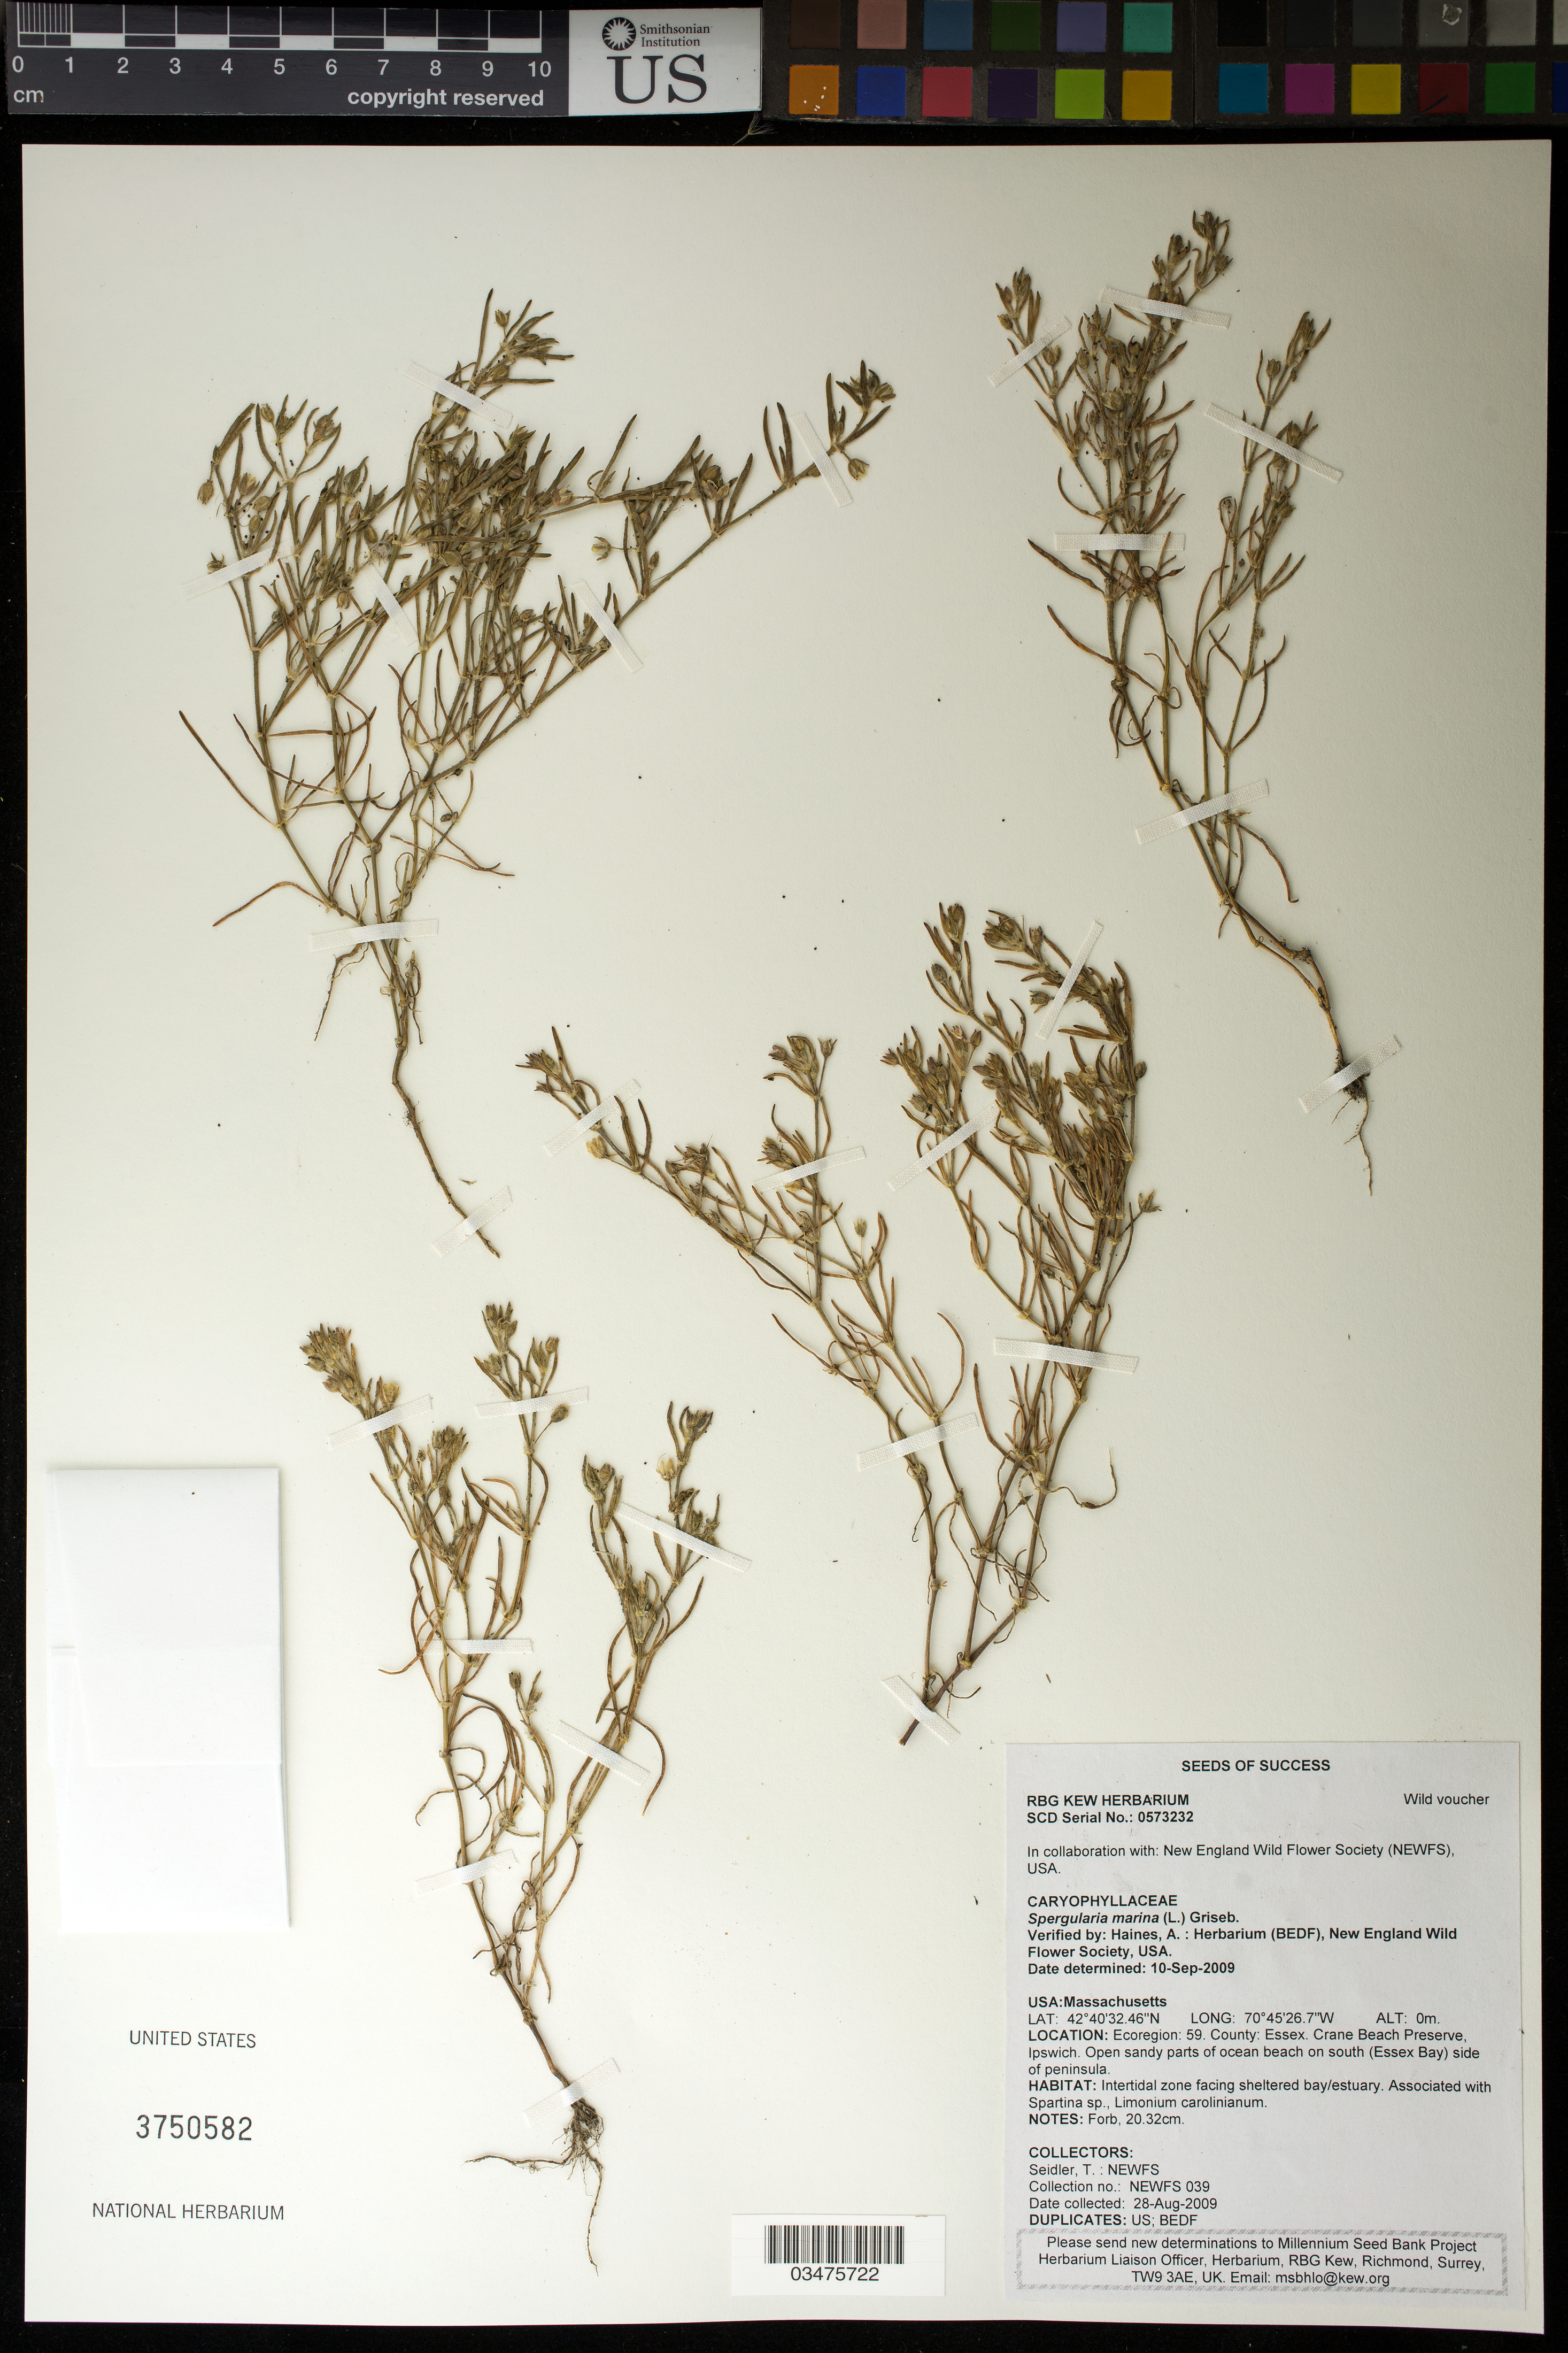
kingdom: Plantae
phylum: Tracheophyta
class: Magnoliopsida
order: Caryophyllales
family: Caryophyllaceae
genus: Spergularia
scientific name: Spergularia marina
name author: (L.) Griseb.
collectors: T. Seidler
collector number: NEWFS 037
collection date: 2009-08-28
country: United States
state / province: Massachusetts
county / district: Essex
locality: Crane Beach Preserve, Ipswich. On south (Essex Bay) side of peninsula.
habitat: Intertidal zone facing sheltered bay/estuary.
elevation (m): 0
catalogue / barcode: US 3750582